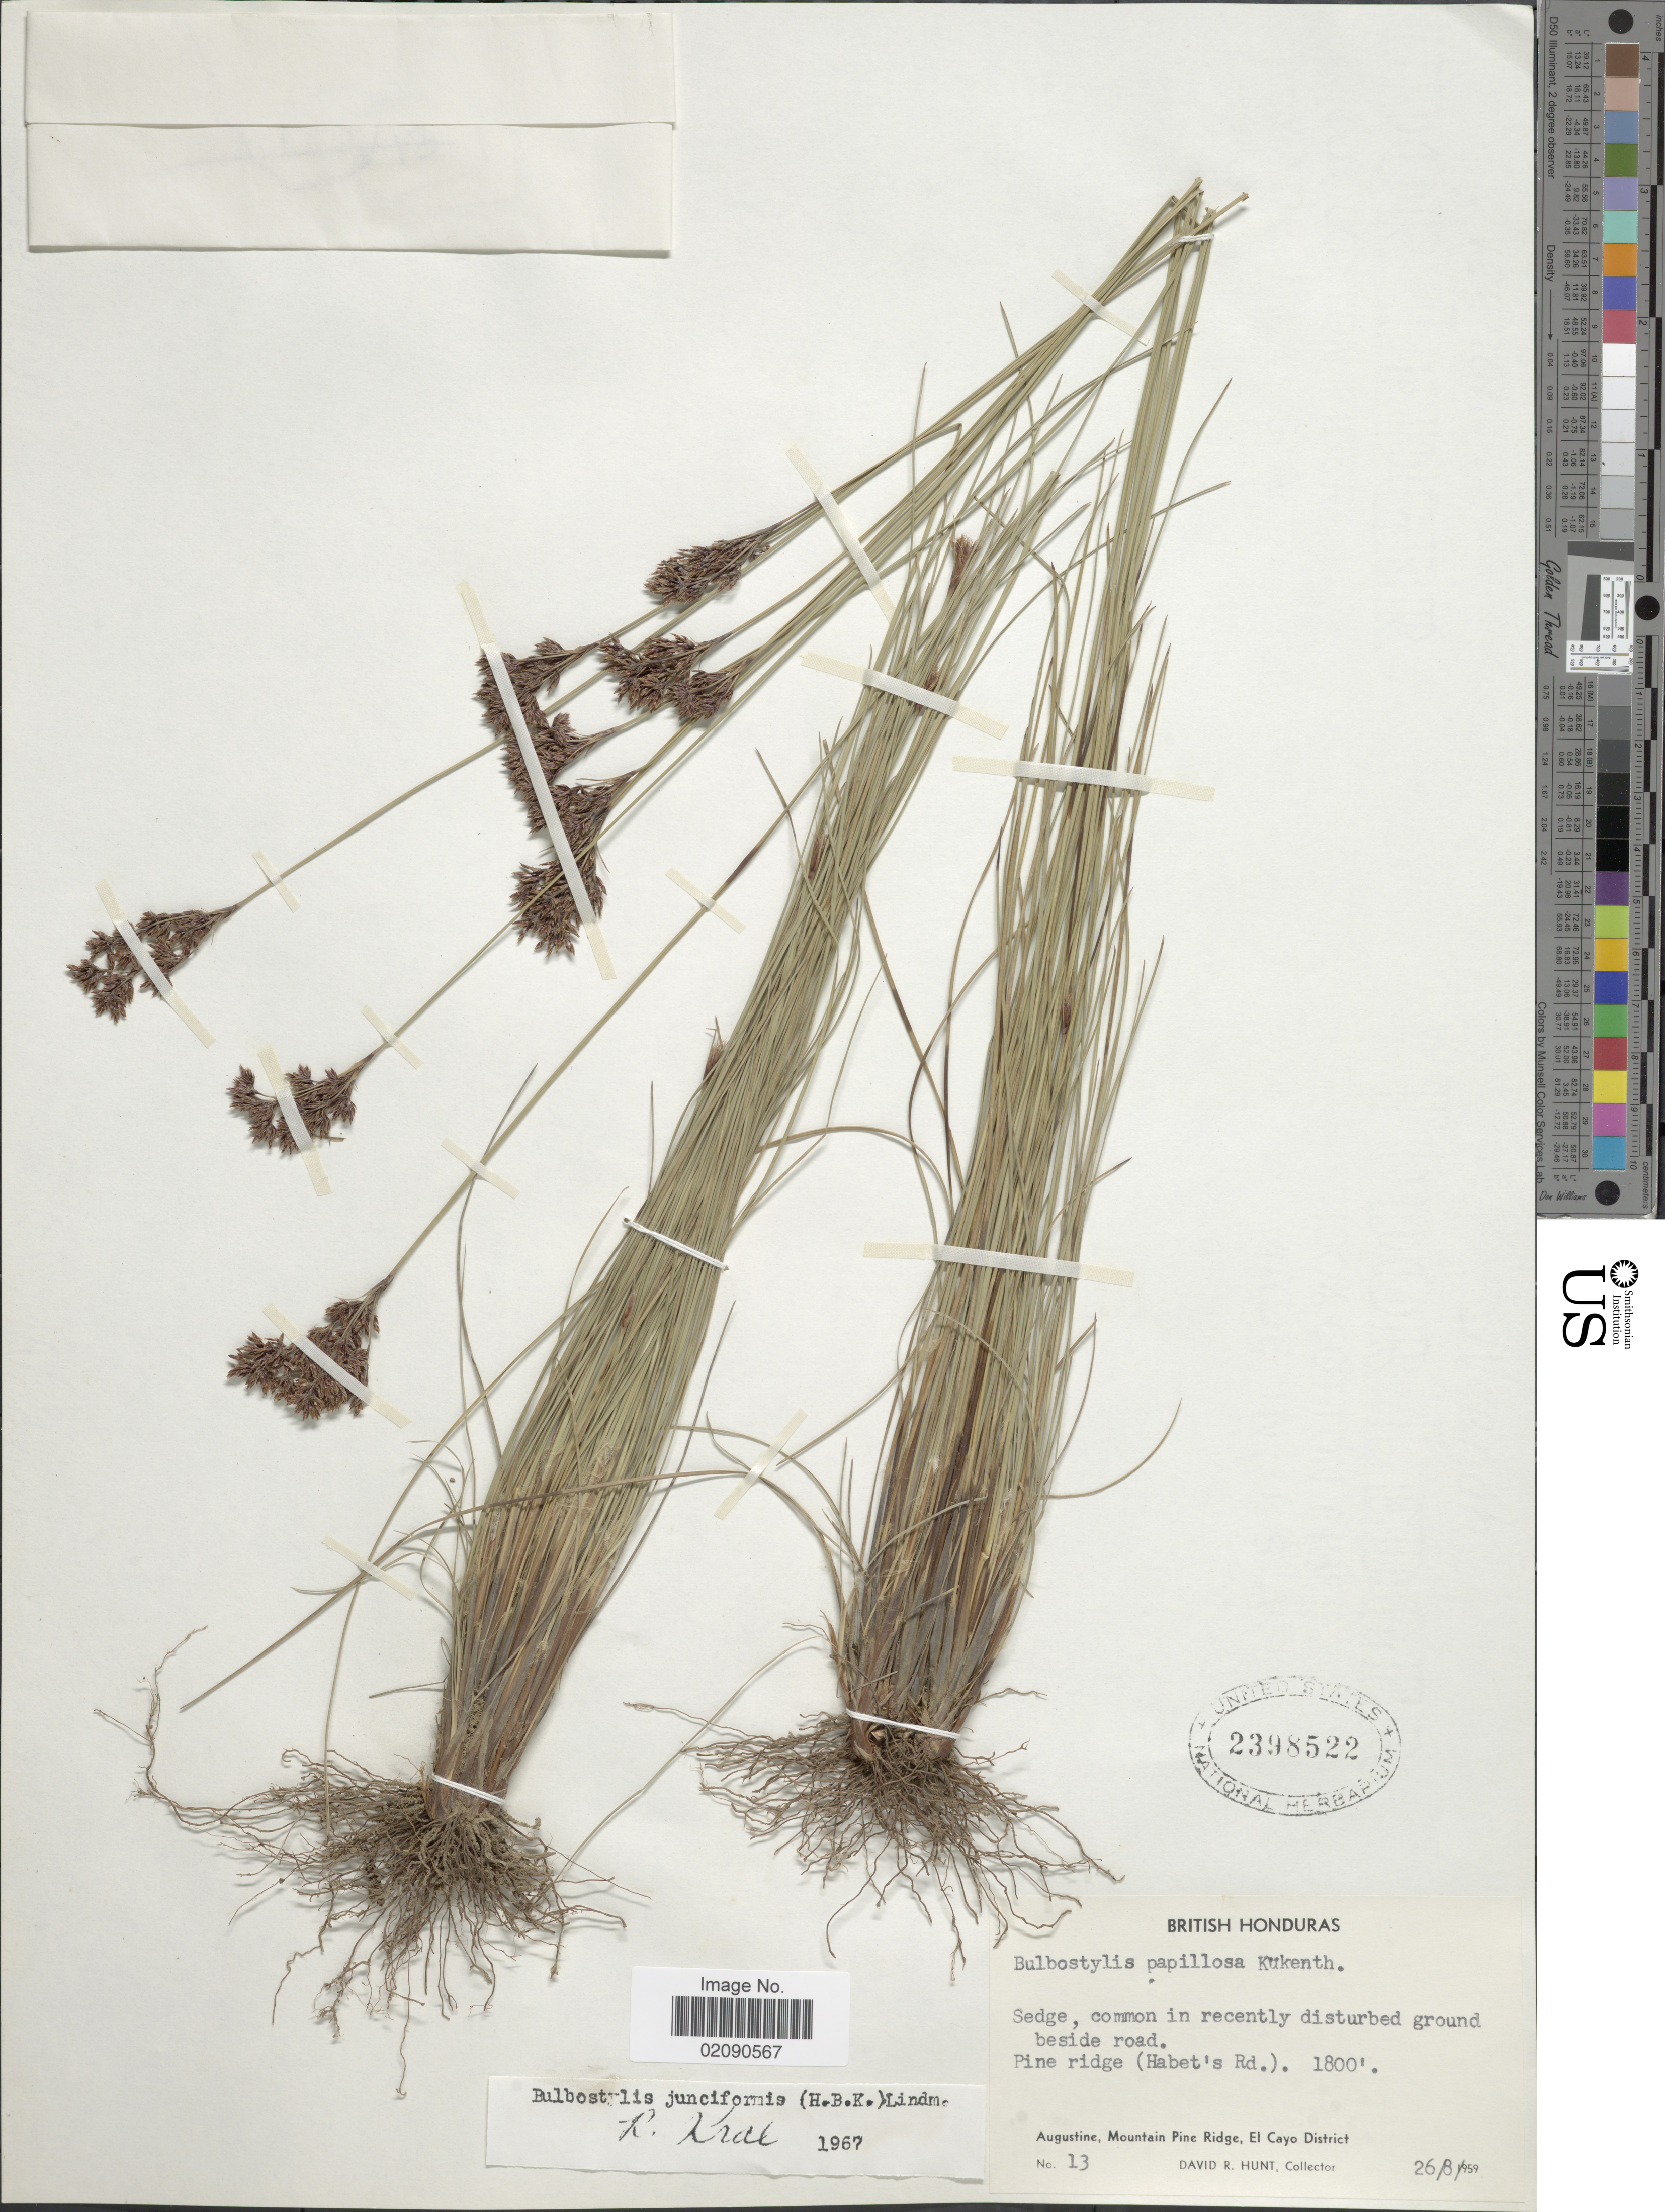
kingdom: Plantae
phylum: Tracheophyta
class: Liliopsida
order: Poales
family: Cyperaceae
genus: Bulbostylis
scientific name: Bulbostylis junciformis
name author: (Kunth) C.B. Clarke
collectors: D. R. Hunt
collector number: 13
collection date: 1959-08-26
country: Belize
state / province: Cayo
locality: British Honduras, Sedge, common in recently disturbed ground beside road, Pine ridge (Habet's Rd), Augustine, Mountain Pine Ridge, El Cayo District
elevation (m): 549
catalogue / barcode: US 2398522